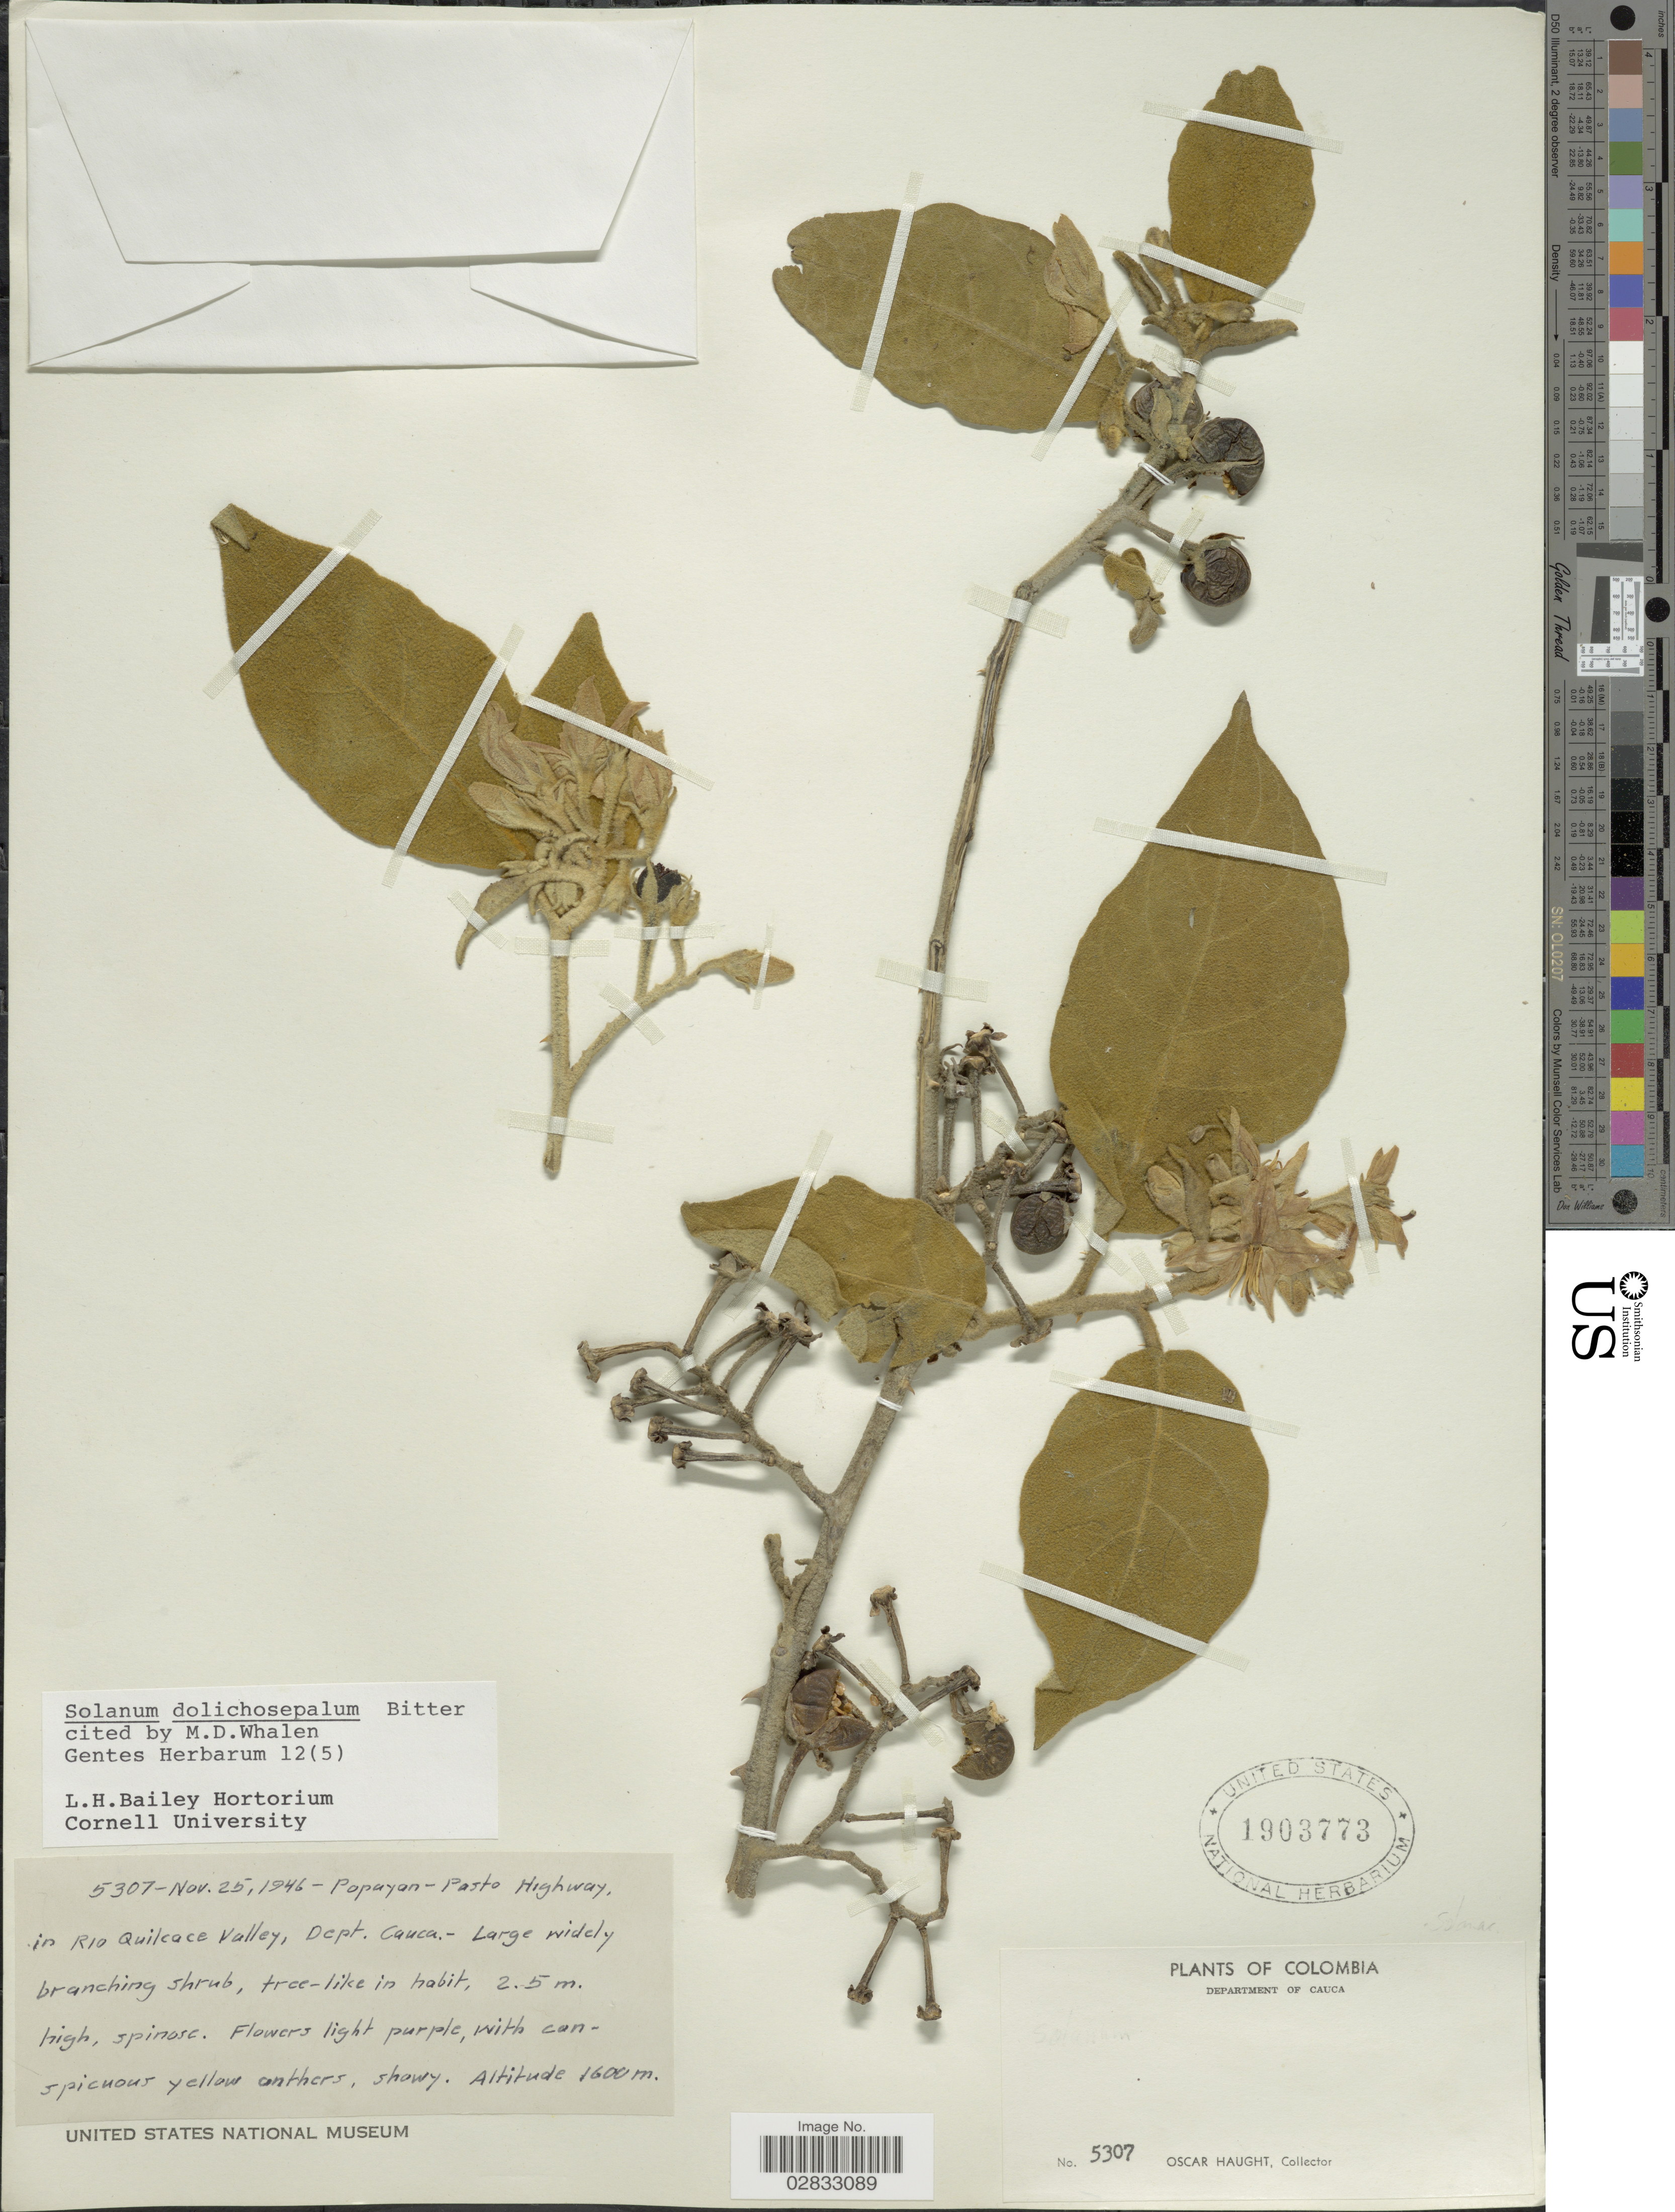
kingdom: Plantae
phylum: Tracheophyta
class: Magnoliopsida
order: Solanales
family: Solanaceae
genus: Solanum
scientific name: Solanum dolichosepalum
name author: Bitter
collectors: O. Haught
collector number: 5307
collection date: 1946-11-25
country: Colombia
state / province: Cauca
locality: Department of Cauca. Popayan-Pasto Highway, in Rio Quilcace Valley.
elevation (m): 1600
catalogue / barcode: US 1903773